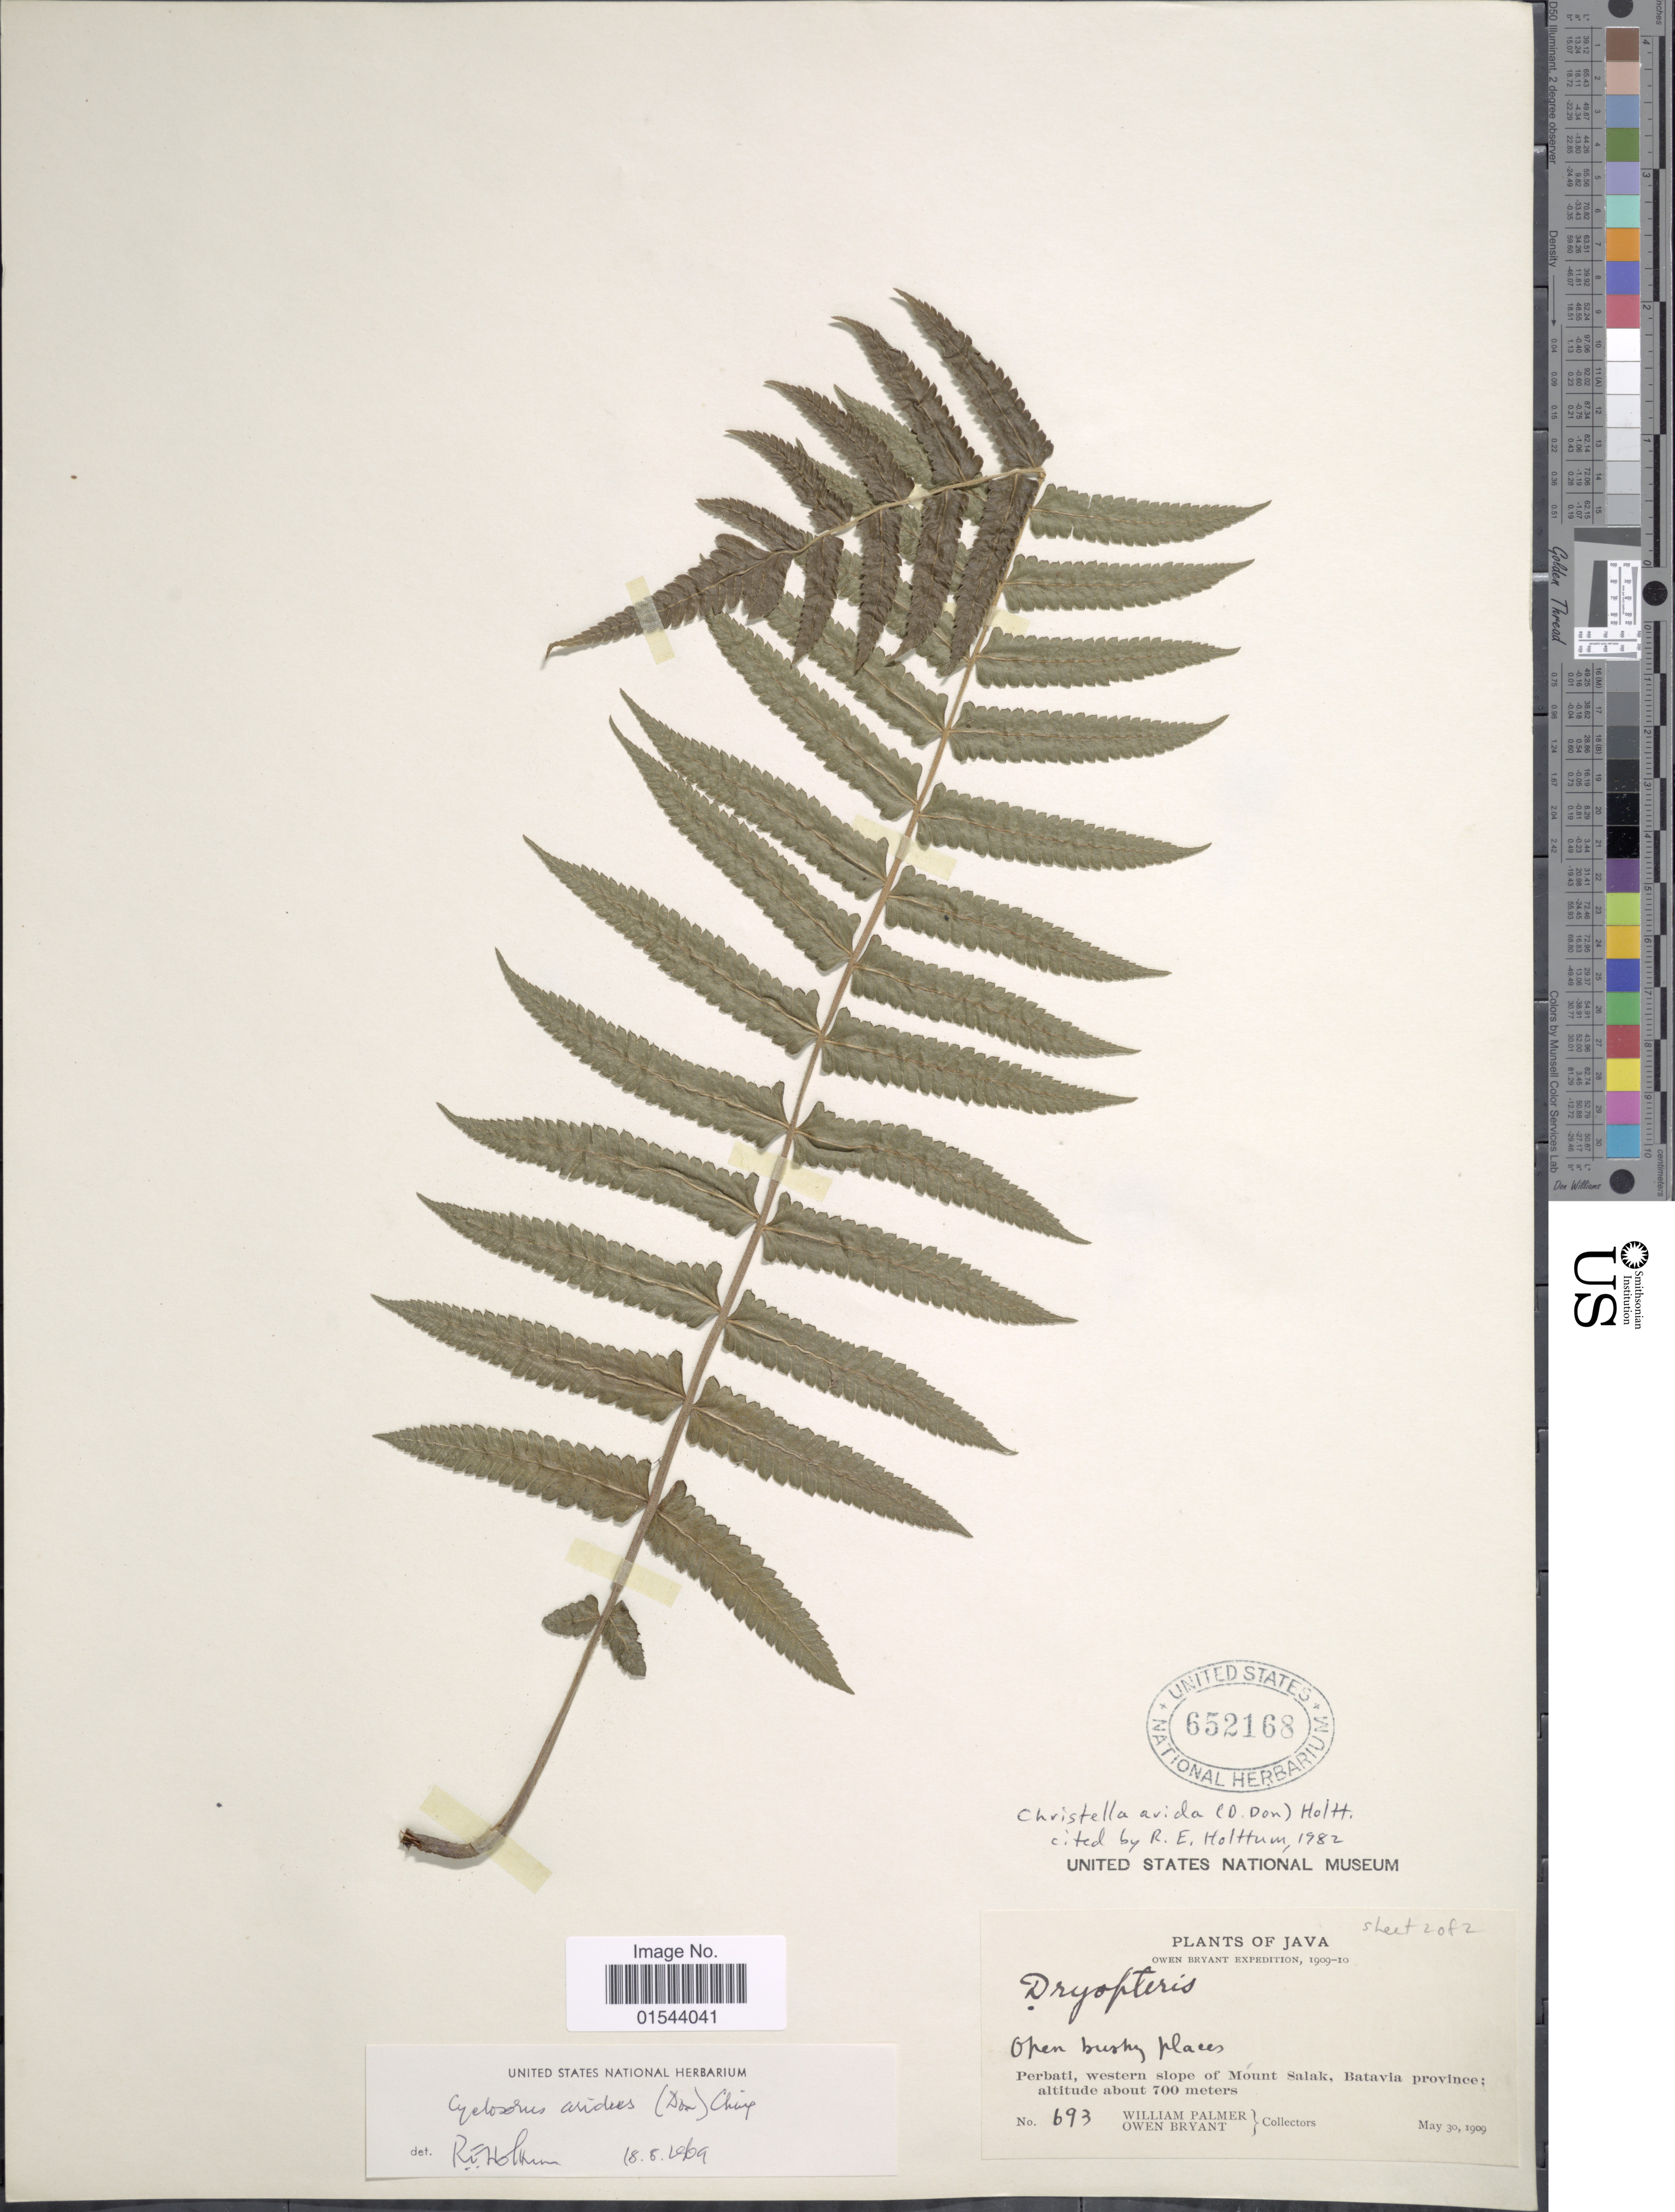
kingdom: Plantae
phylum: Tracheophyta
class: Polypodiopsida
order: Polypodiales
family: Thelypteridaceae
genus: Christella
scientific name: Christella arida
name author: (D. Don) Holttum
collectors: W. Palmer & O. Bryant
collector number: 693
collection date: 1909-03-30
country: Indonesia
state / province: Java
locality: Perbati, western slope of Mount Salak, Batavia province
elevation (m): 700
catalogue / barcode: US 652168